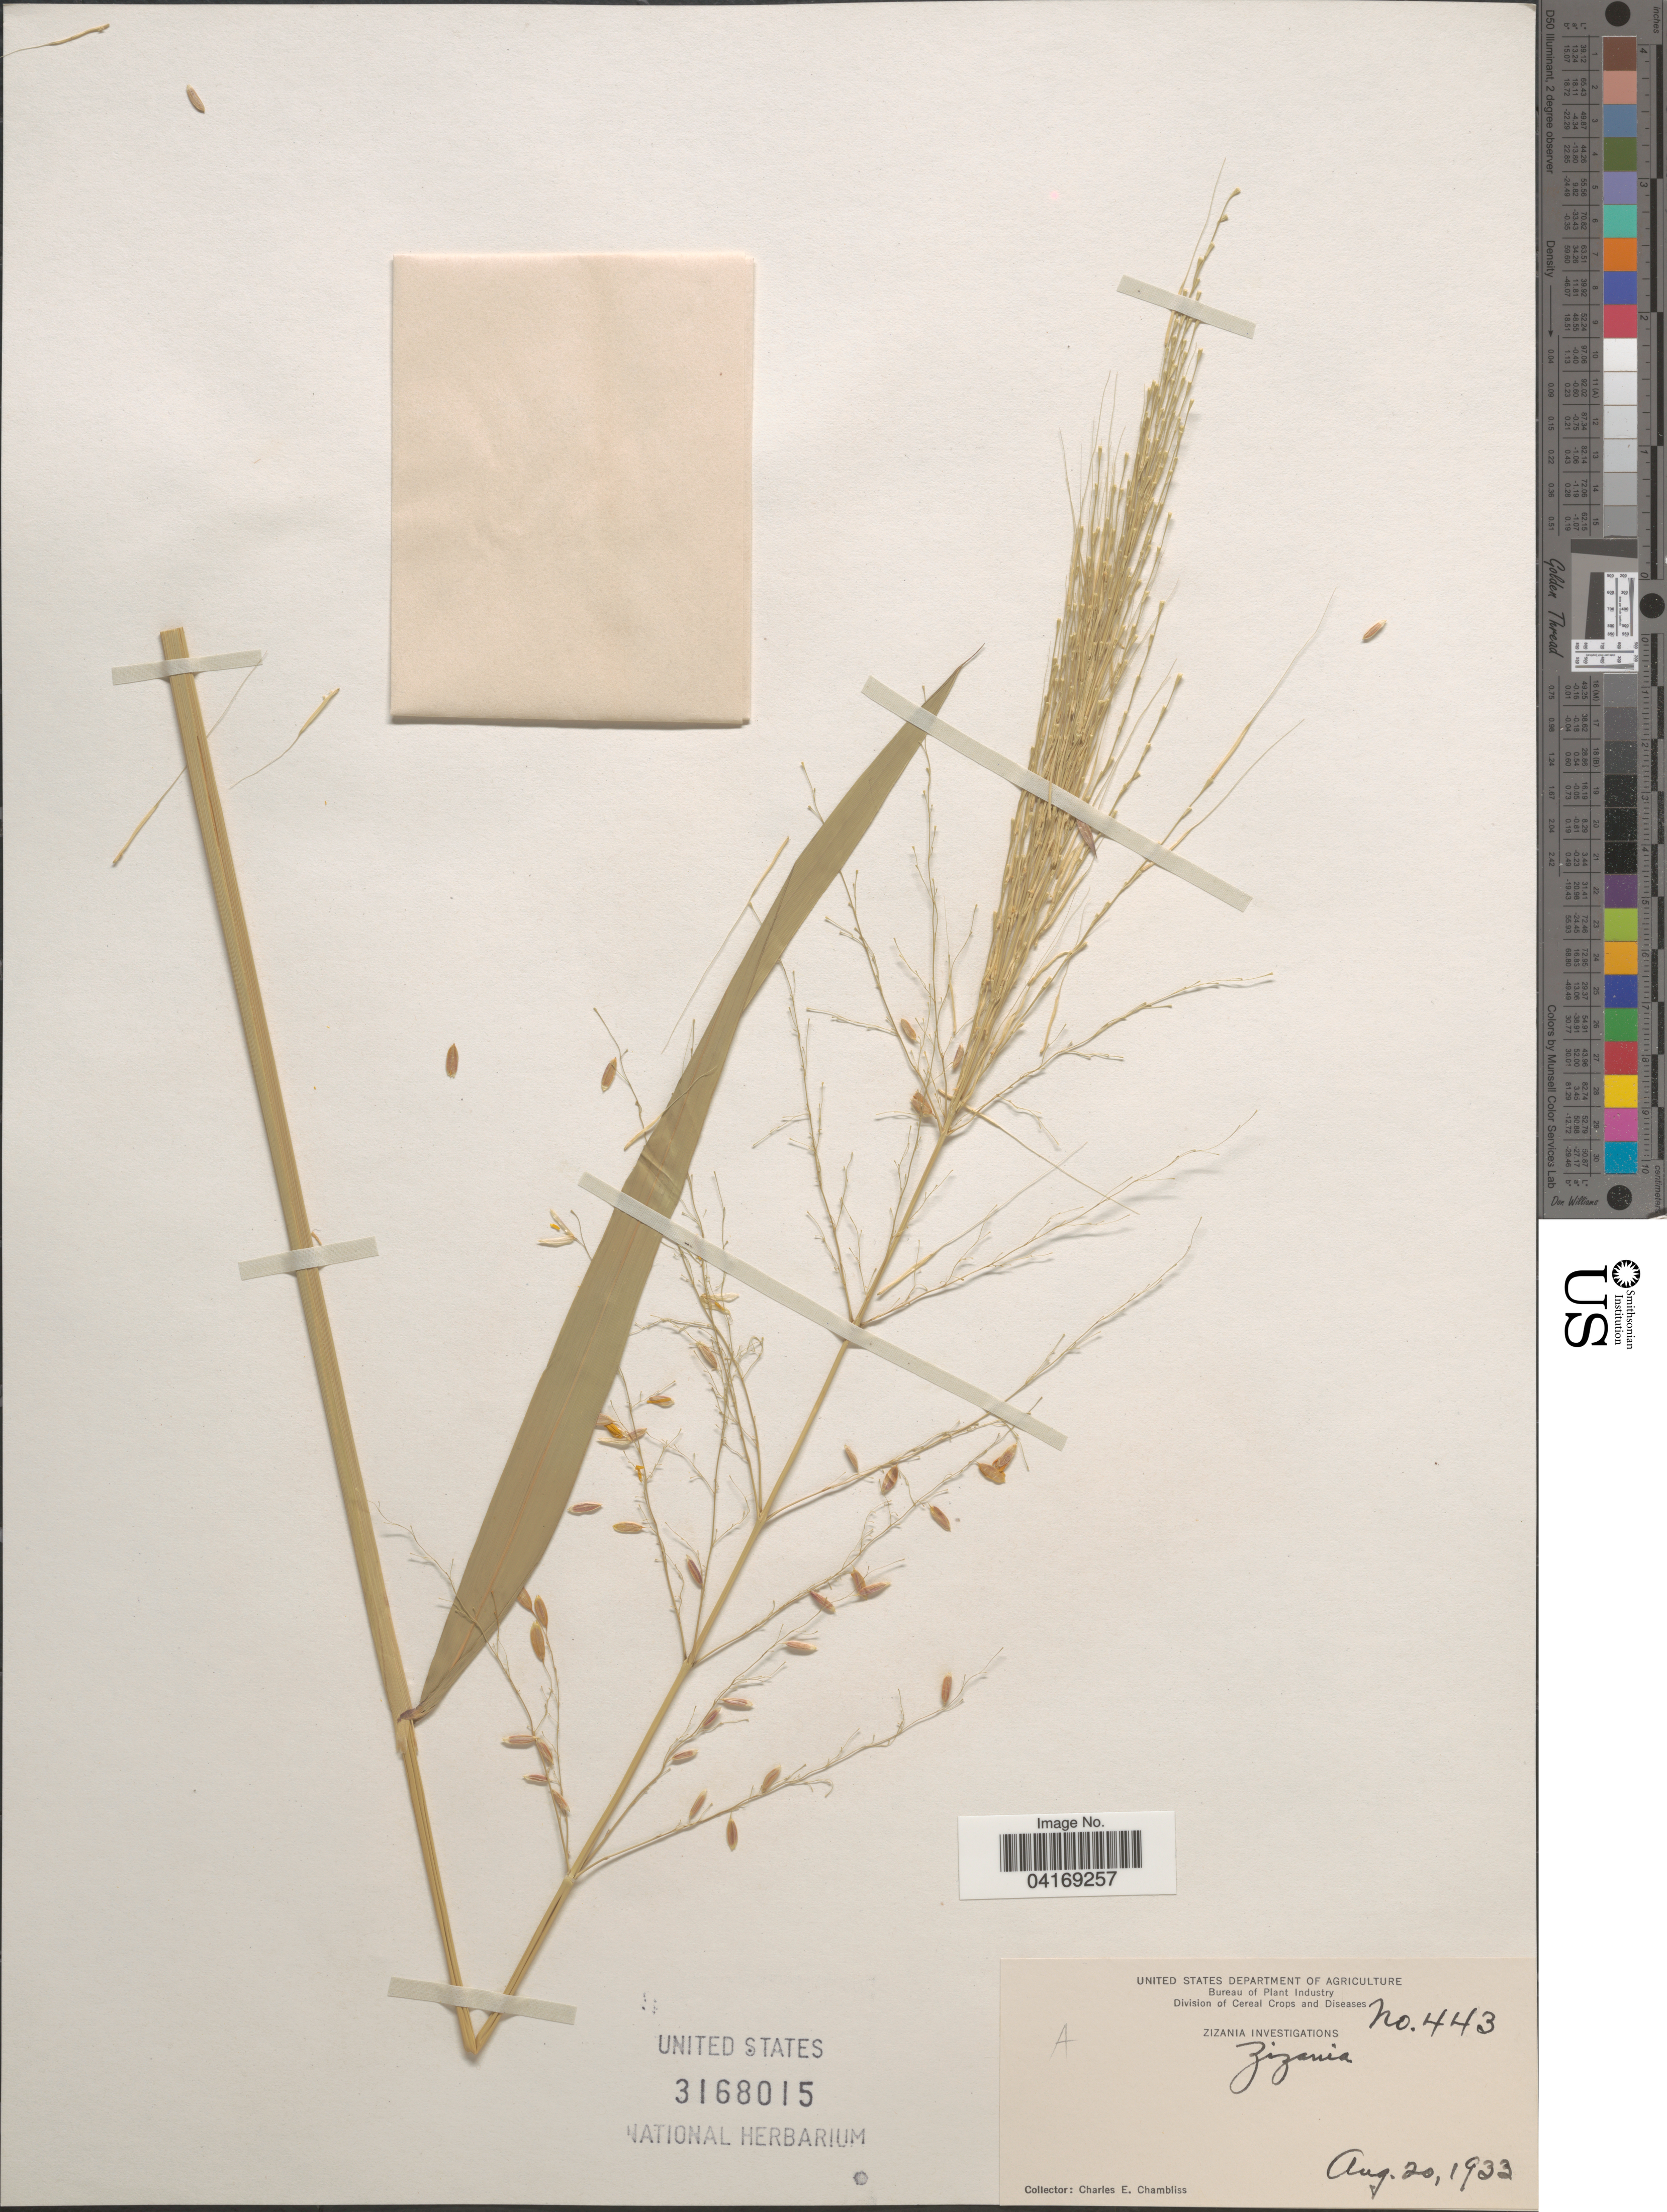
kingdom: Plantae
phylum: Tracheophyta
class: Liliopsida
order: Poales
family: Poaceae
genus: Zizania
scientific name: Zizania sp.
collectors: C. Chambliss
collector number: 443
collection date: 1933-08-20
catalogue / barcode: US 3168015